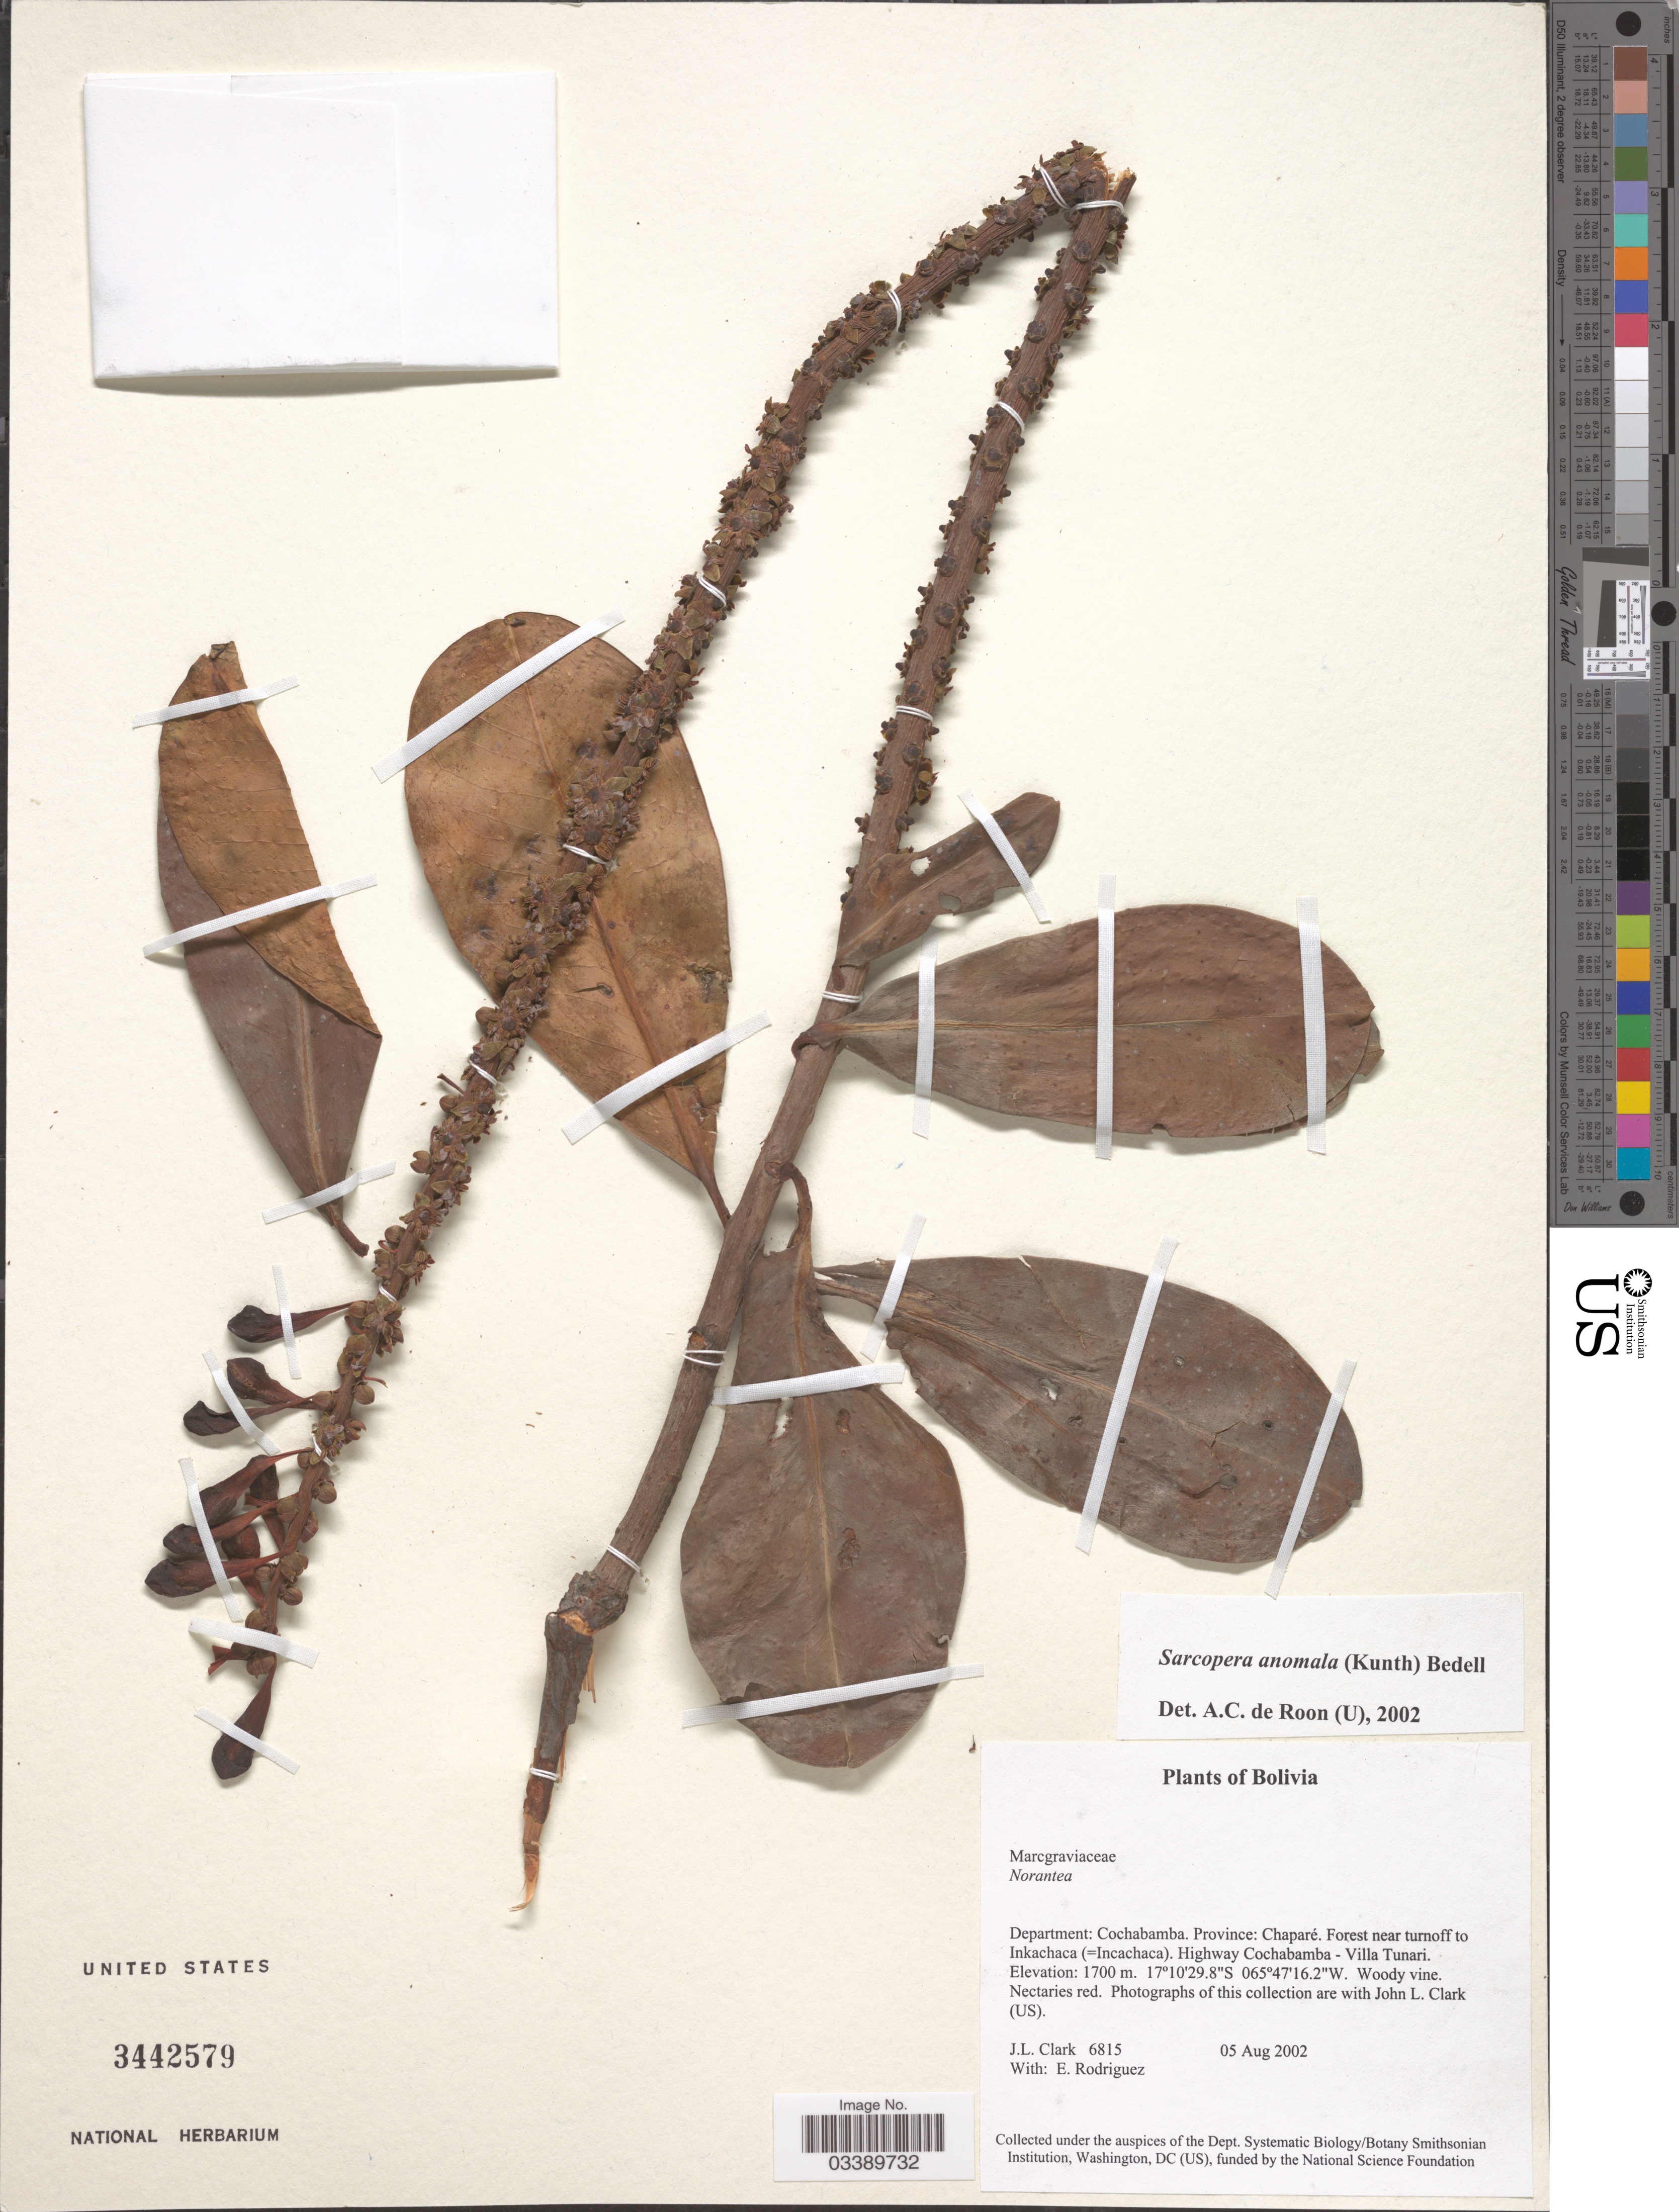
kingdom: Plantae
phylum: Tracheophyta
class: Magnoliopsida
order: Ericales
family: Marcgraviaceae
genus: Sarcopera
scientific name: Sarcopera anomala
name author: (Kunth) Bedell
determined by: de Roon, A. C.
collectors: J. L. Clark & E. Rodriguez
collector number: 6815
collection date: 2002-08-05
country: Bolivia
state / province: Cochabamba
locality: Department: Cochabamba. Province Chaparé. Forest near turnoff to Inkachaca (Incachaca). Highway Cochabamba - Villa Tunari.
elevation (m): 1700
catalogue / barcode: US 3442579